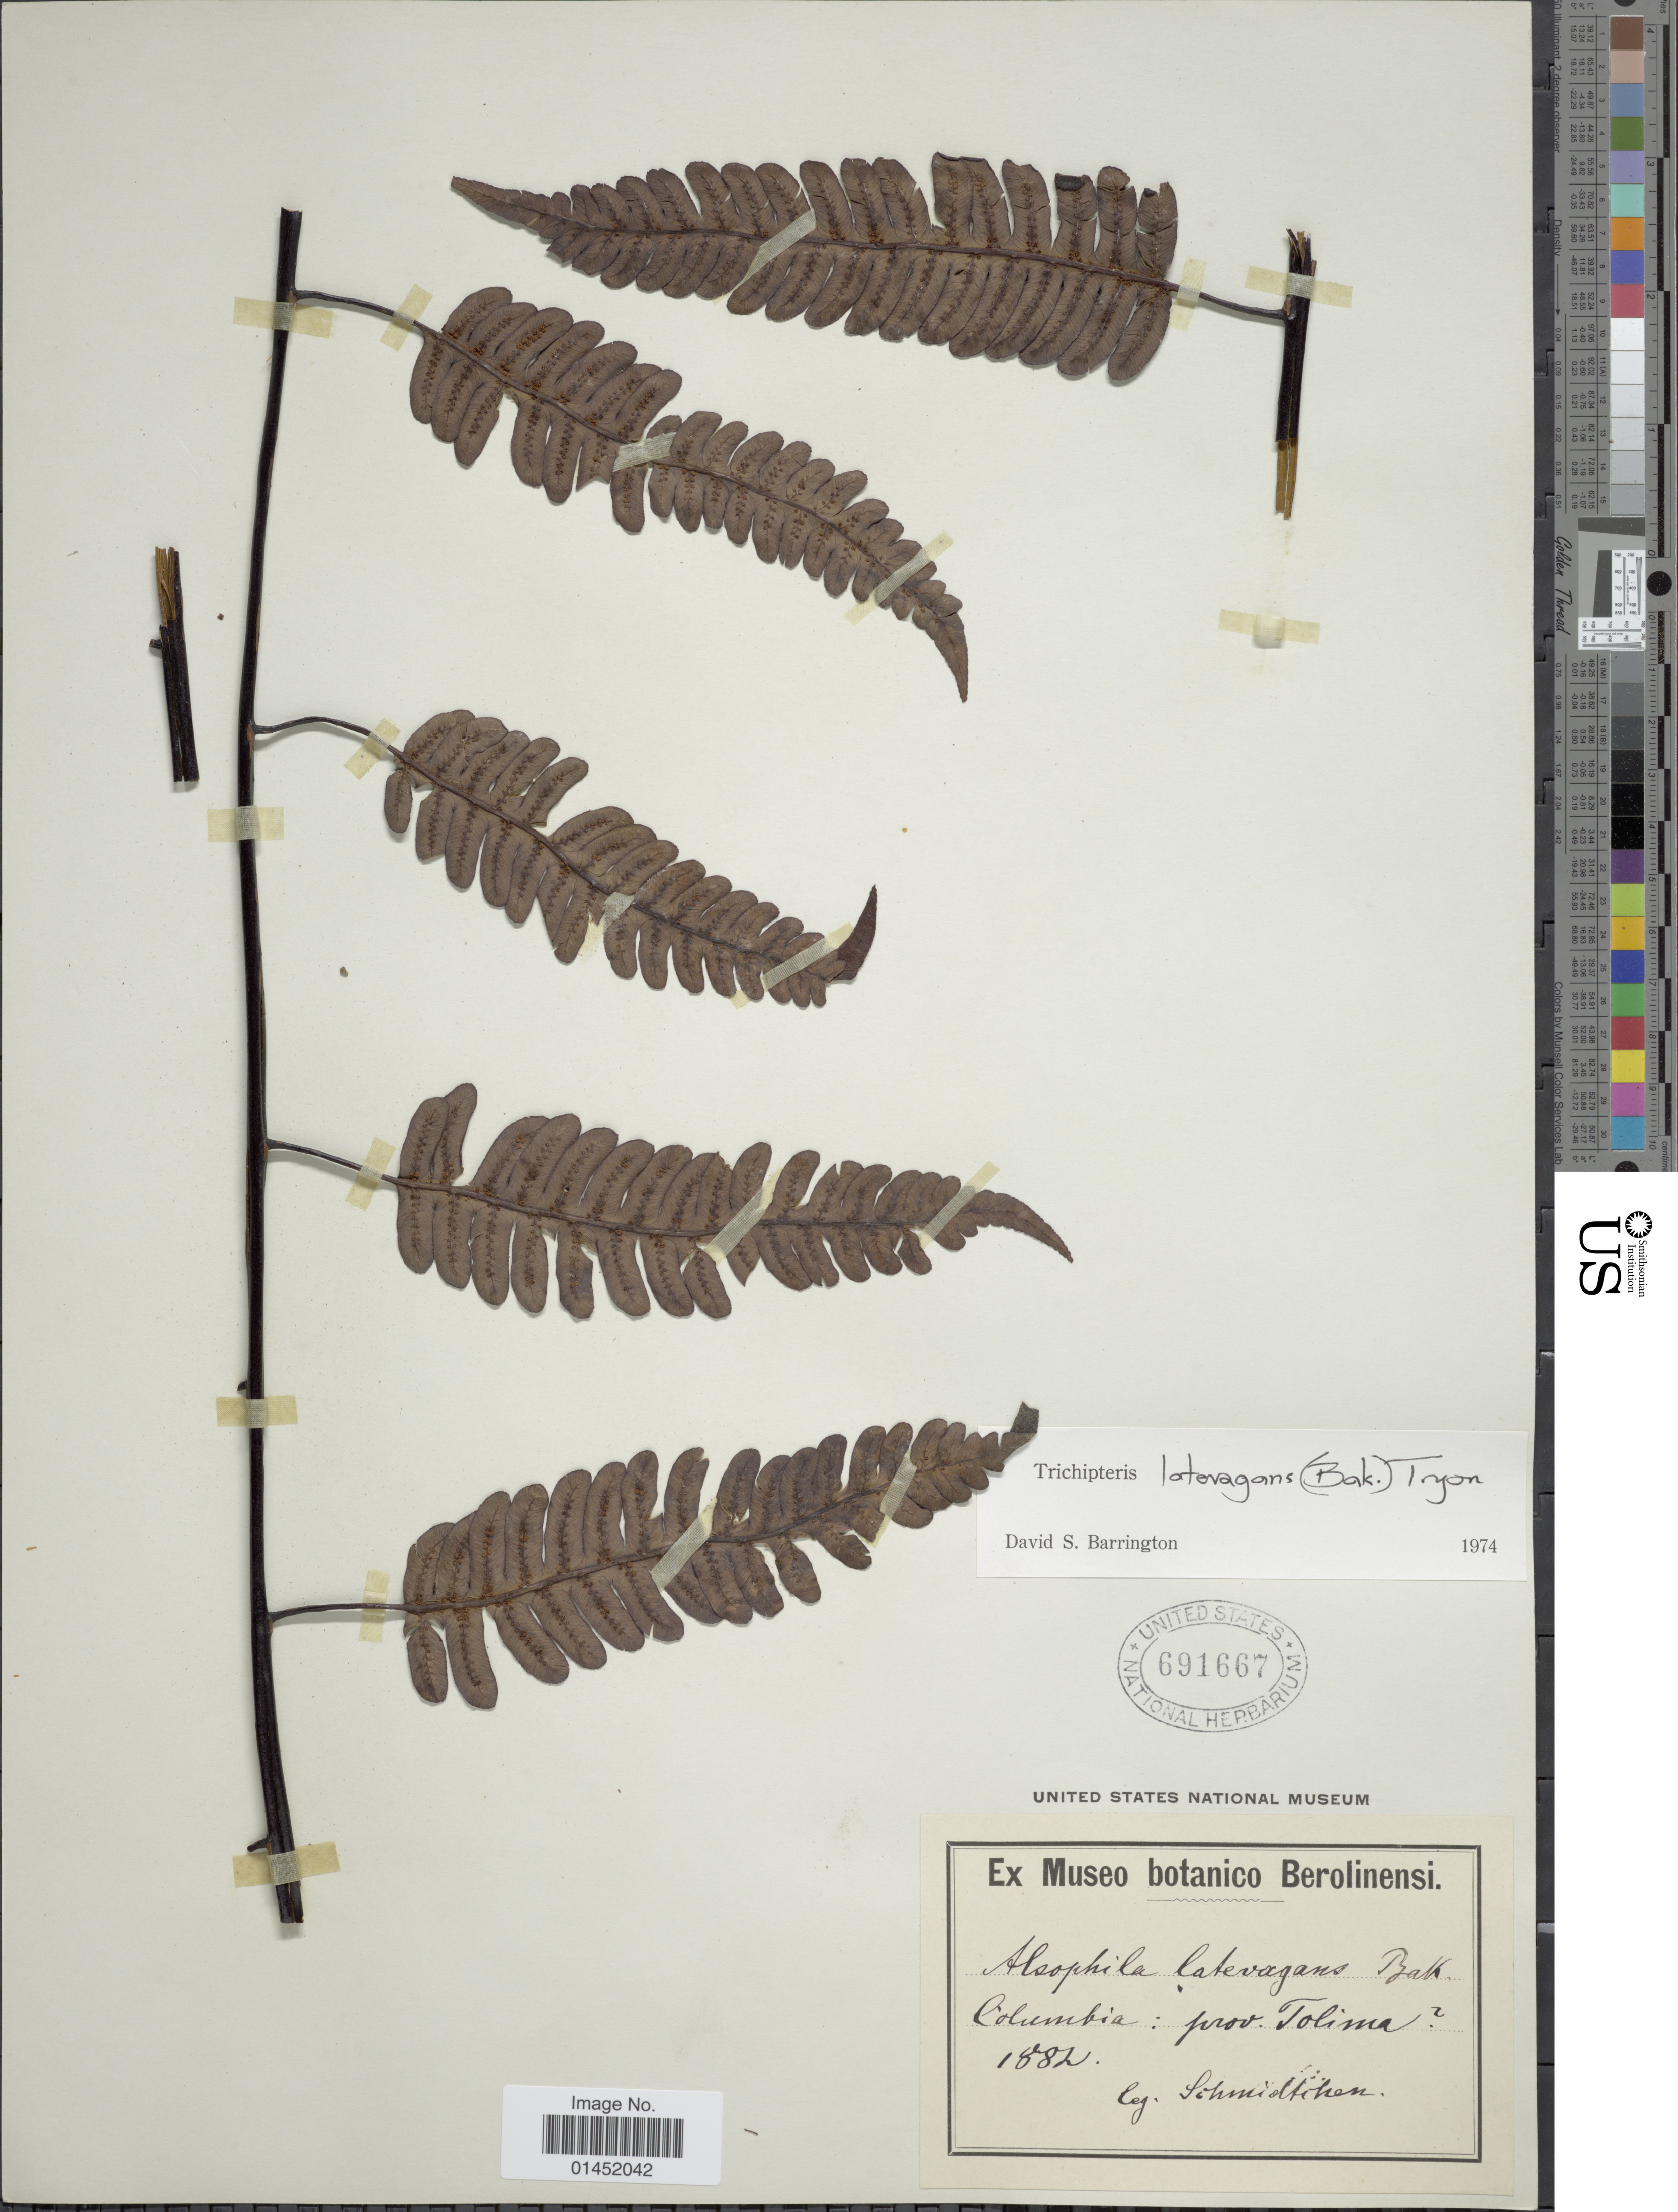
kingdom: Plantae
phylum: Tracheophyta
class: Polypodiopsida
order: Cyatheales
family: Cyatheaceae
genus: Cyathea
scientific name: Cyathea latevagans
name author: (Baker) Domin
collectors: Schmidtichen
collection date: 1882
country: Colombia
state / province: Tolima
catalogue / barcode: US 691667